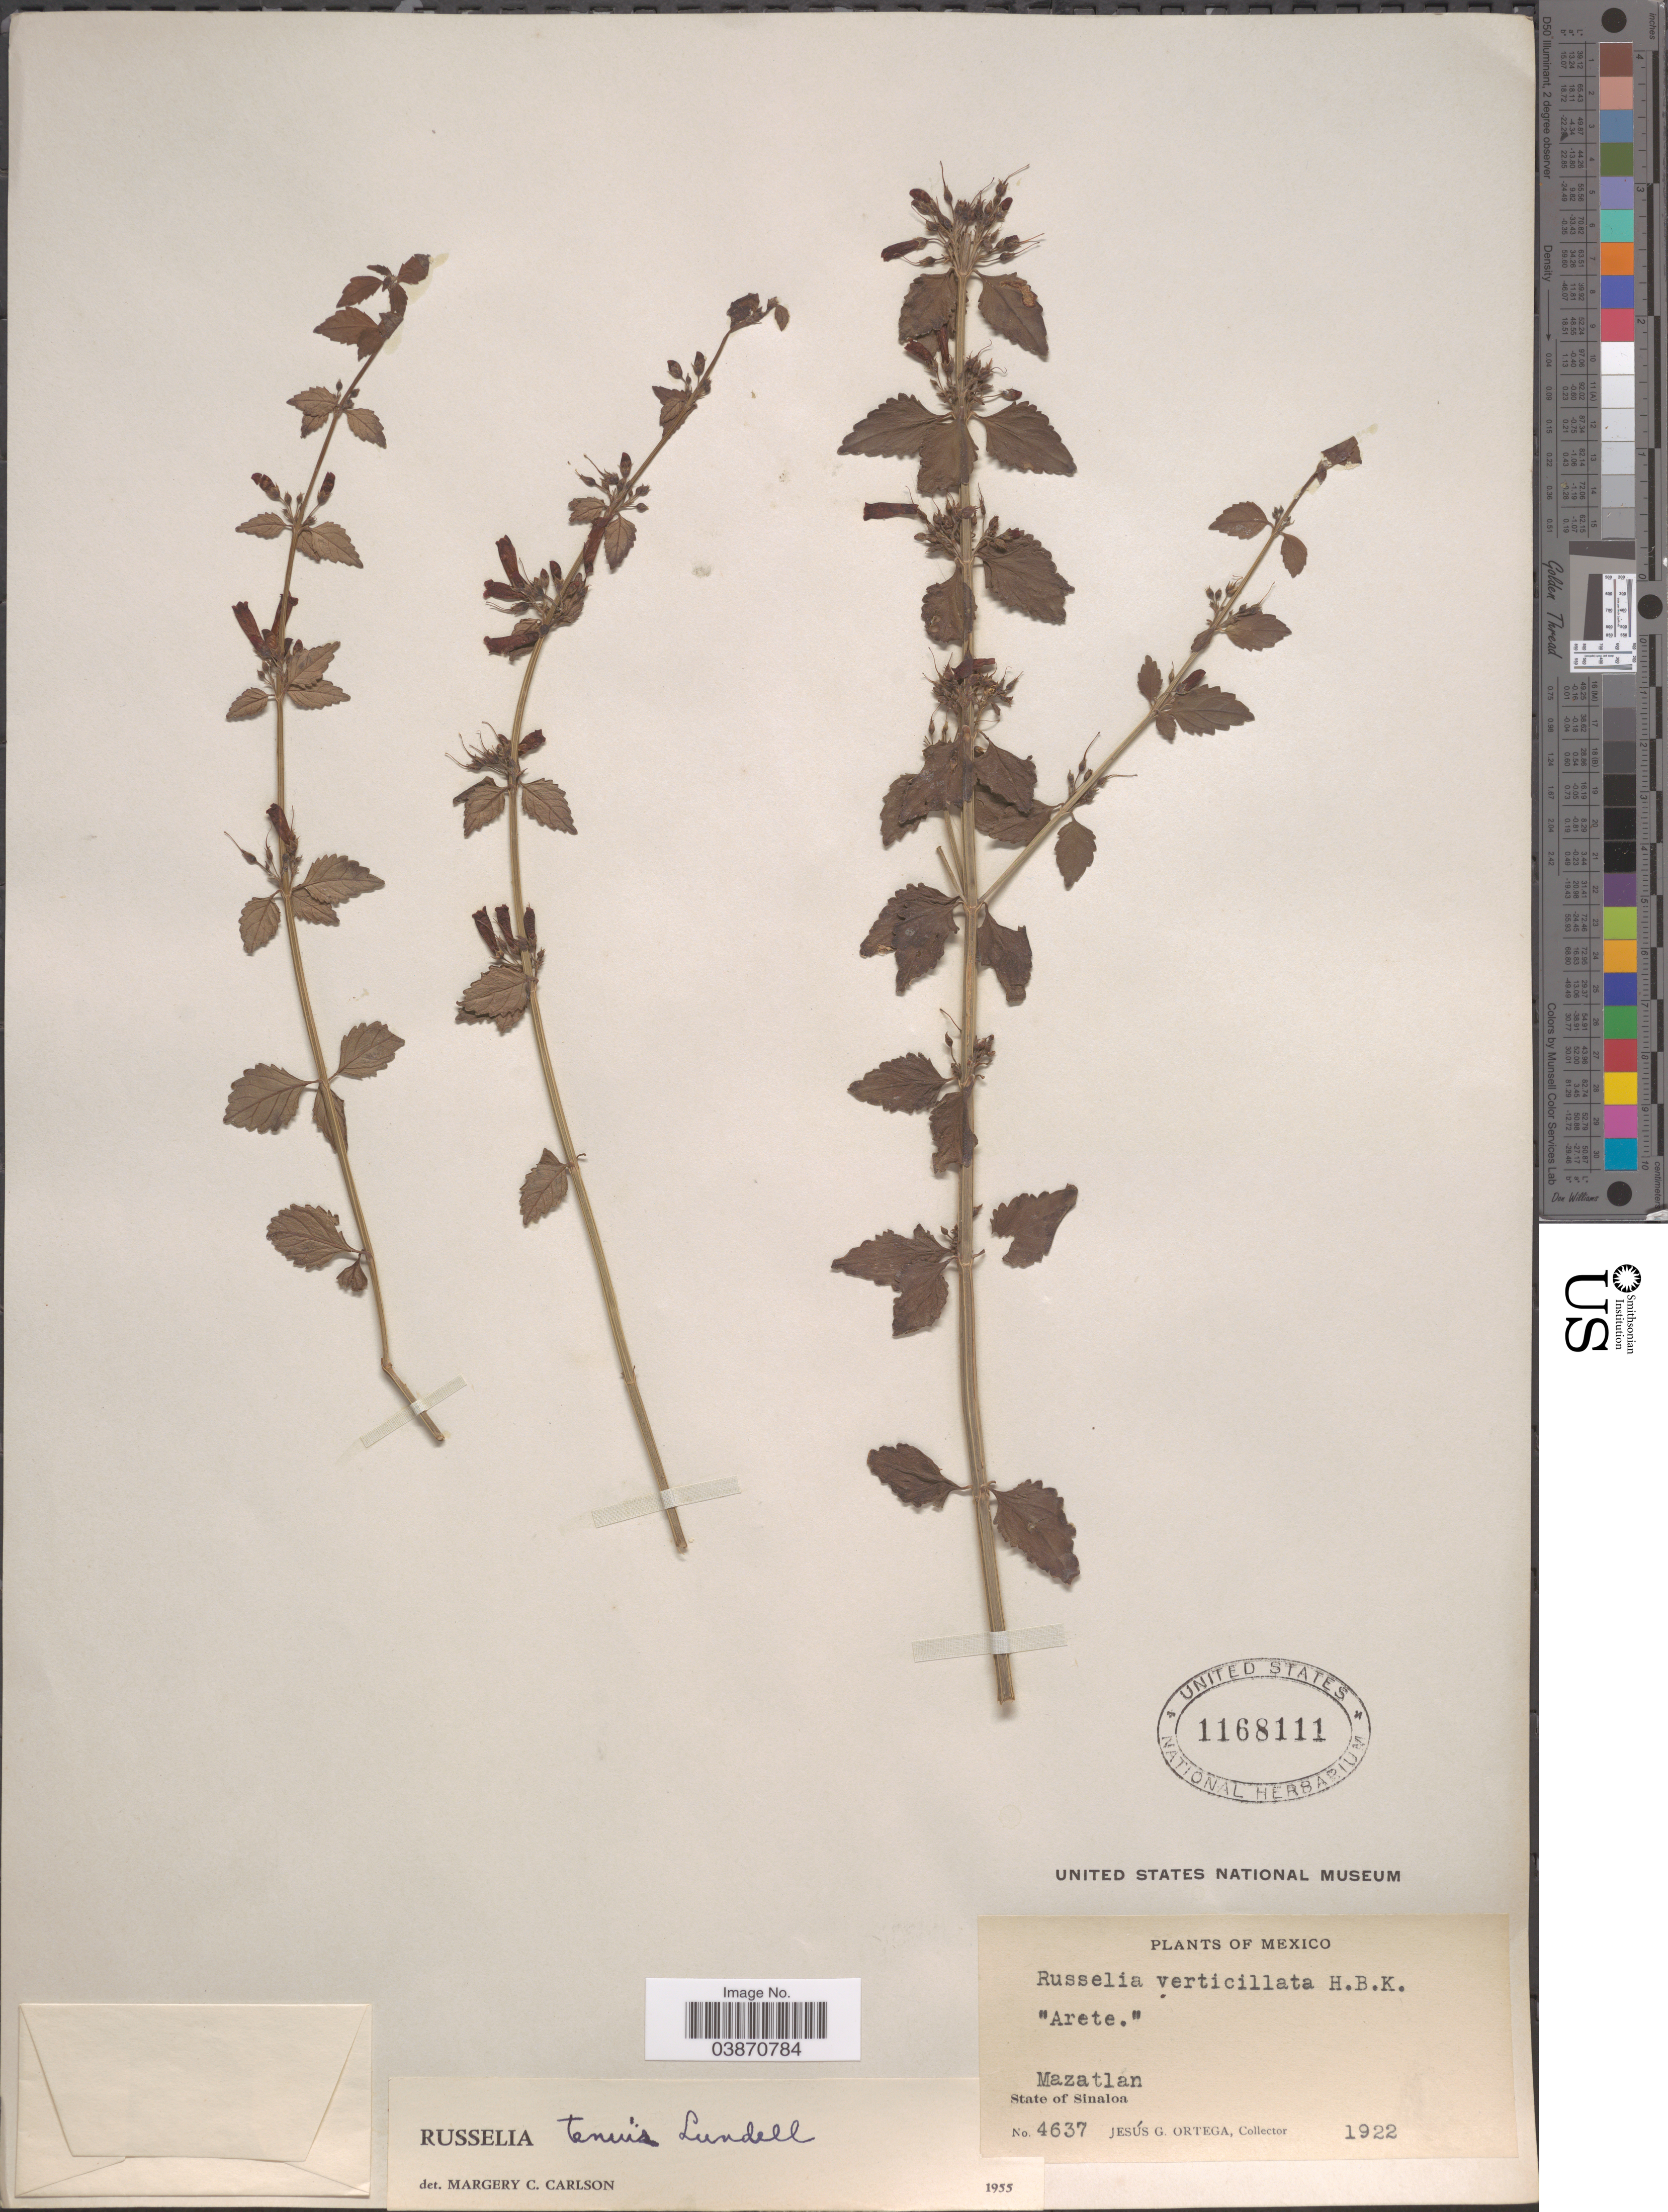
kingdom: Plantae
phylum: Tracheophyta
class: Magnoliopsida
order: Lamiales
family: Plantaginaceae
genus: Russelia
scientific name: Russelia tenuis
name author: Lundell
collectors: J. Ortega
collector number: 4637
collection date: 1922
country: Mexico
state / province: Sinaloa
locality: Mazatlan.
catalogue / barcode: US 1168111